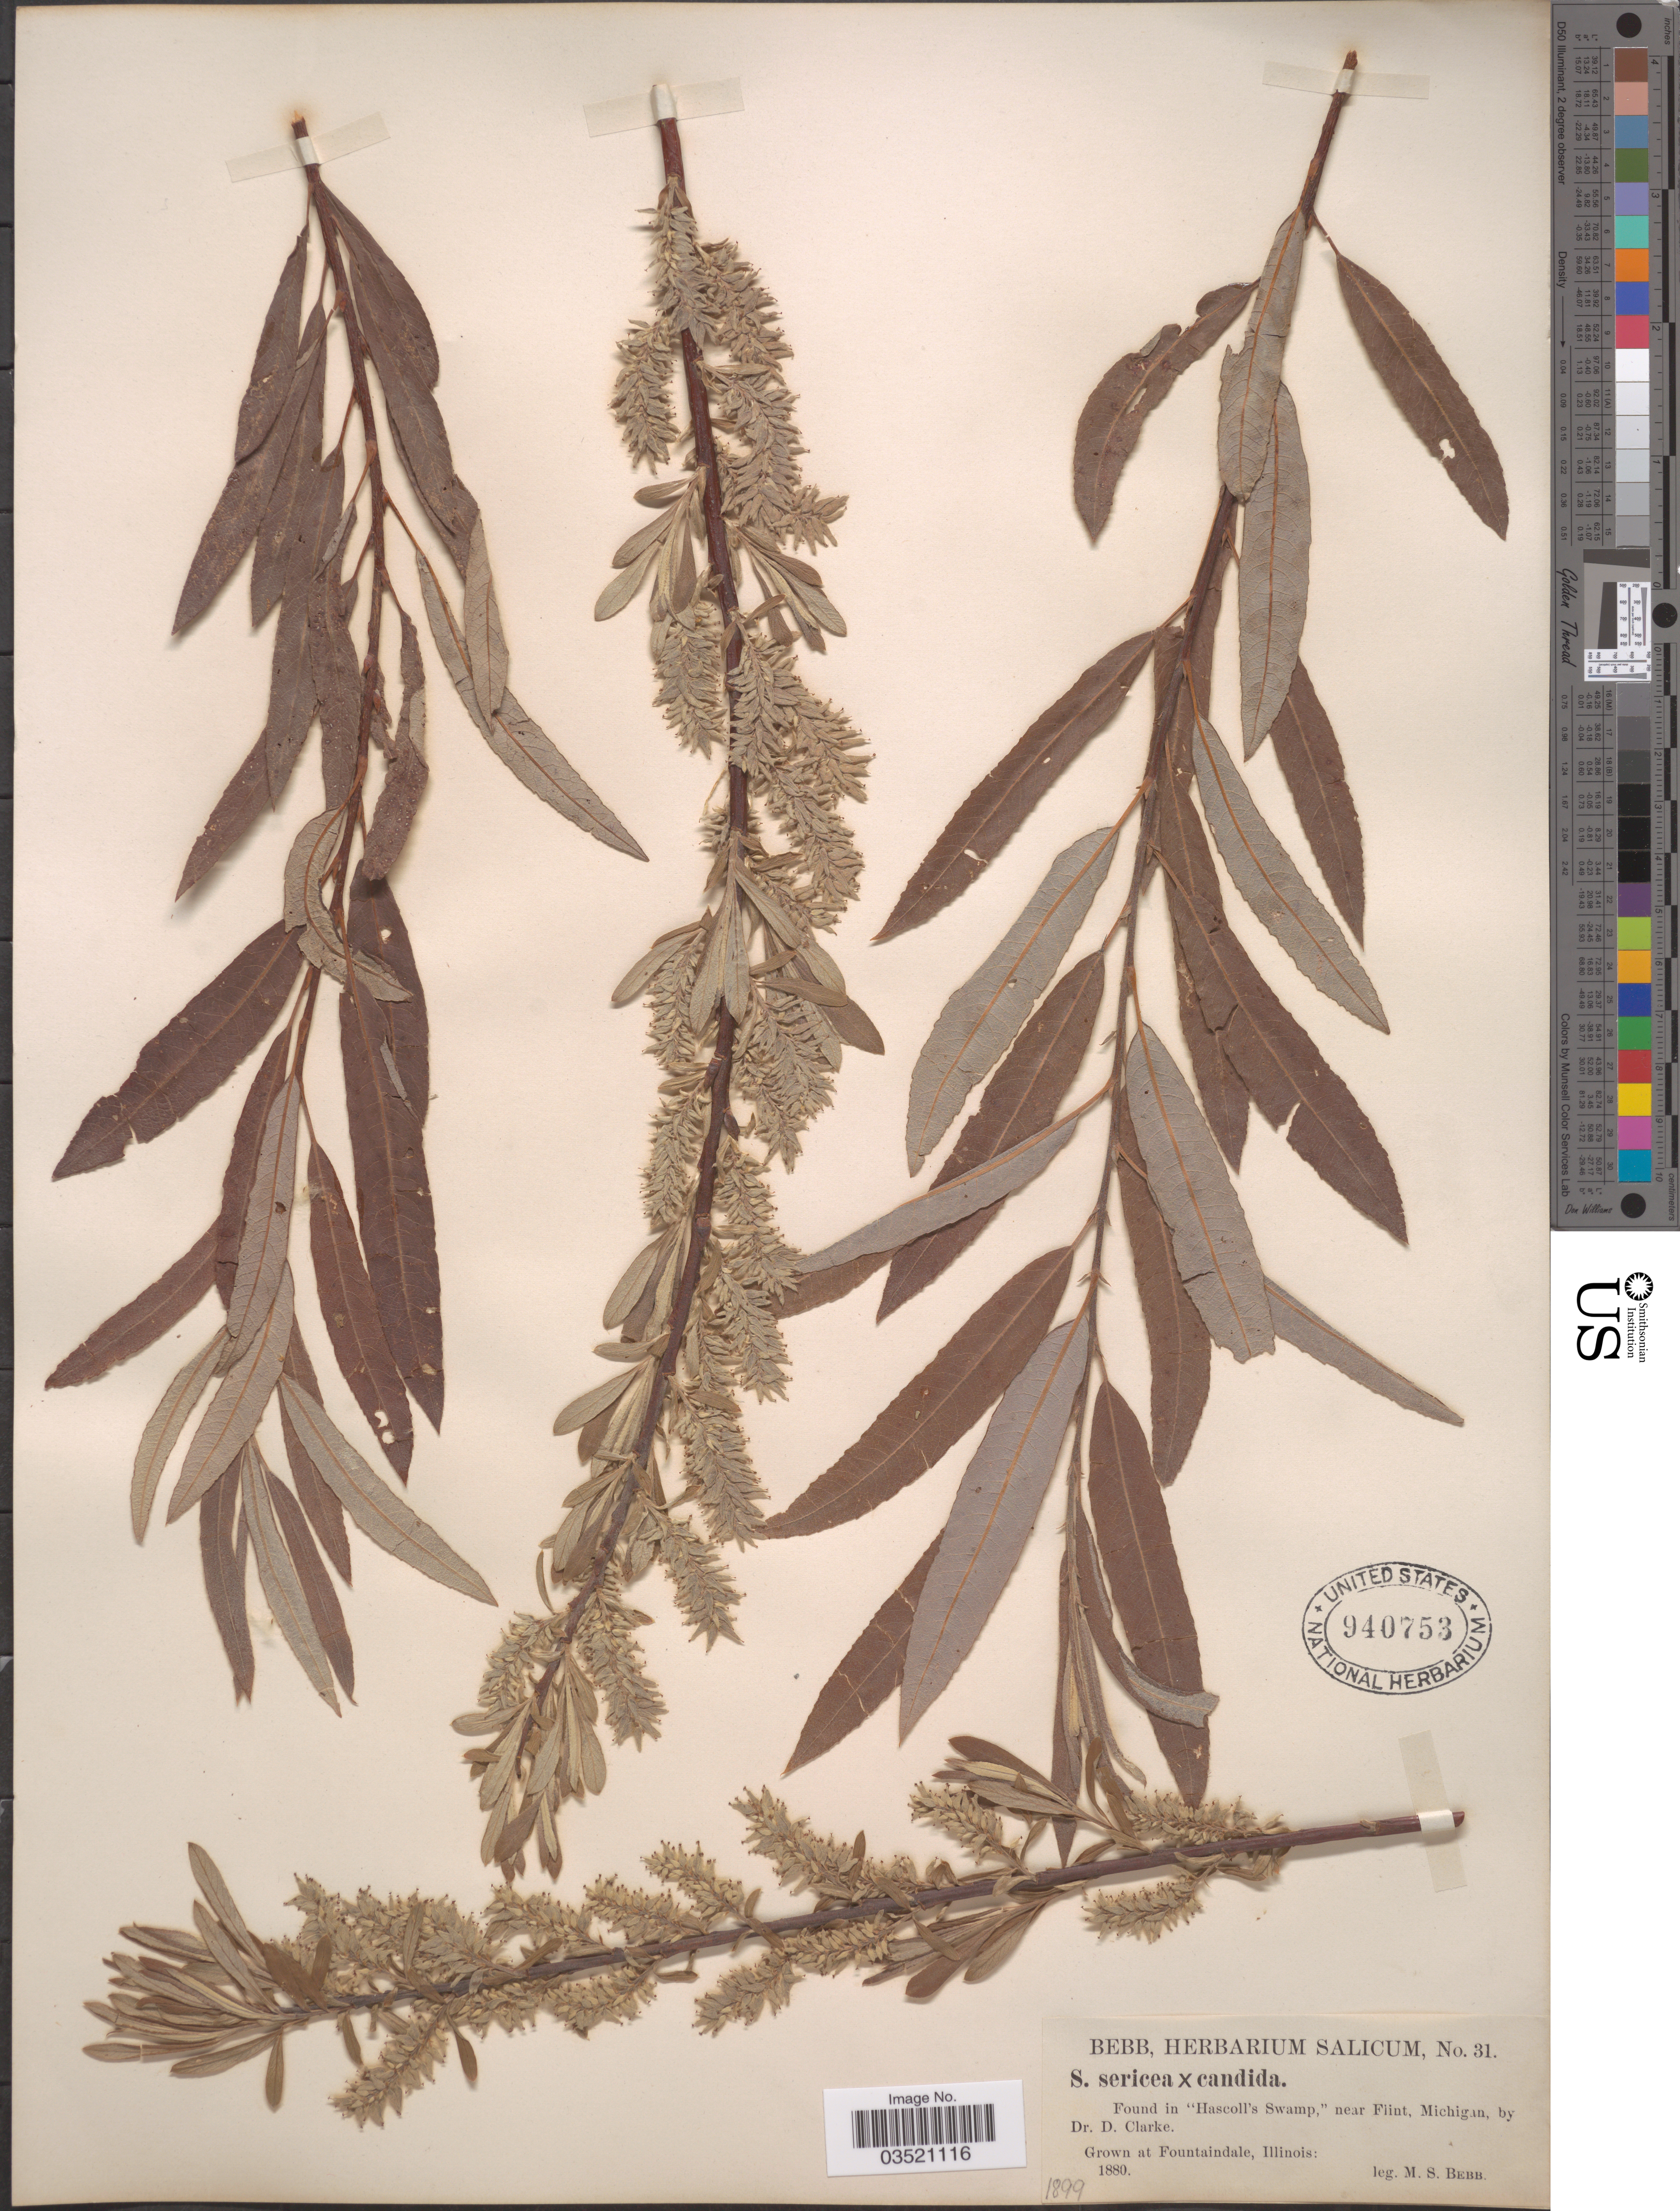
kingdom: Plantae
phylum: Tracheophyta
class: Magnoliopsida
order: Malpighiales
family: Salicaceae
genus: Salix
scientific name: Salix sericea x S. candida Flüggé ex Willd.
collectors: M. Bebb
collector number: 31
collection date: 1880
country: United States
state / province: Illinois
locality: Grown at Fountaindale.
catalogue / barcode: US 940753